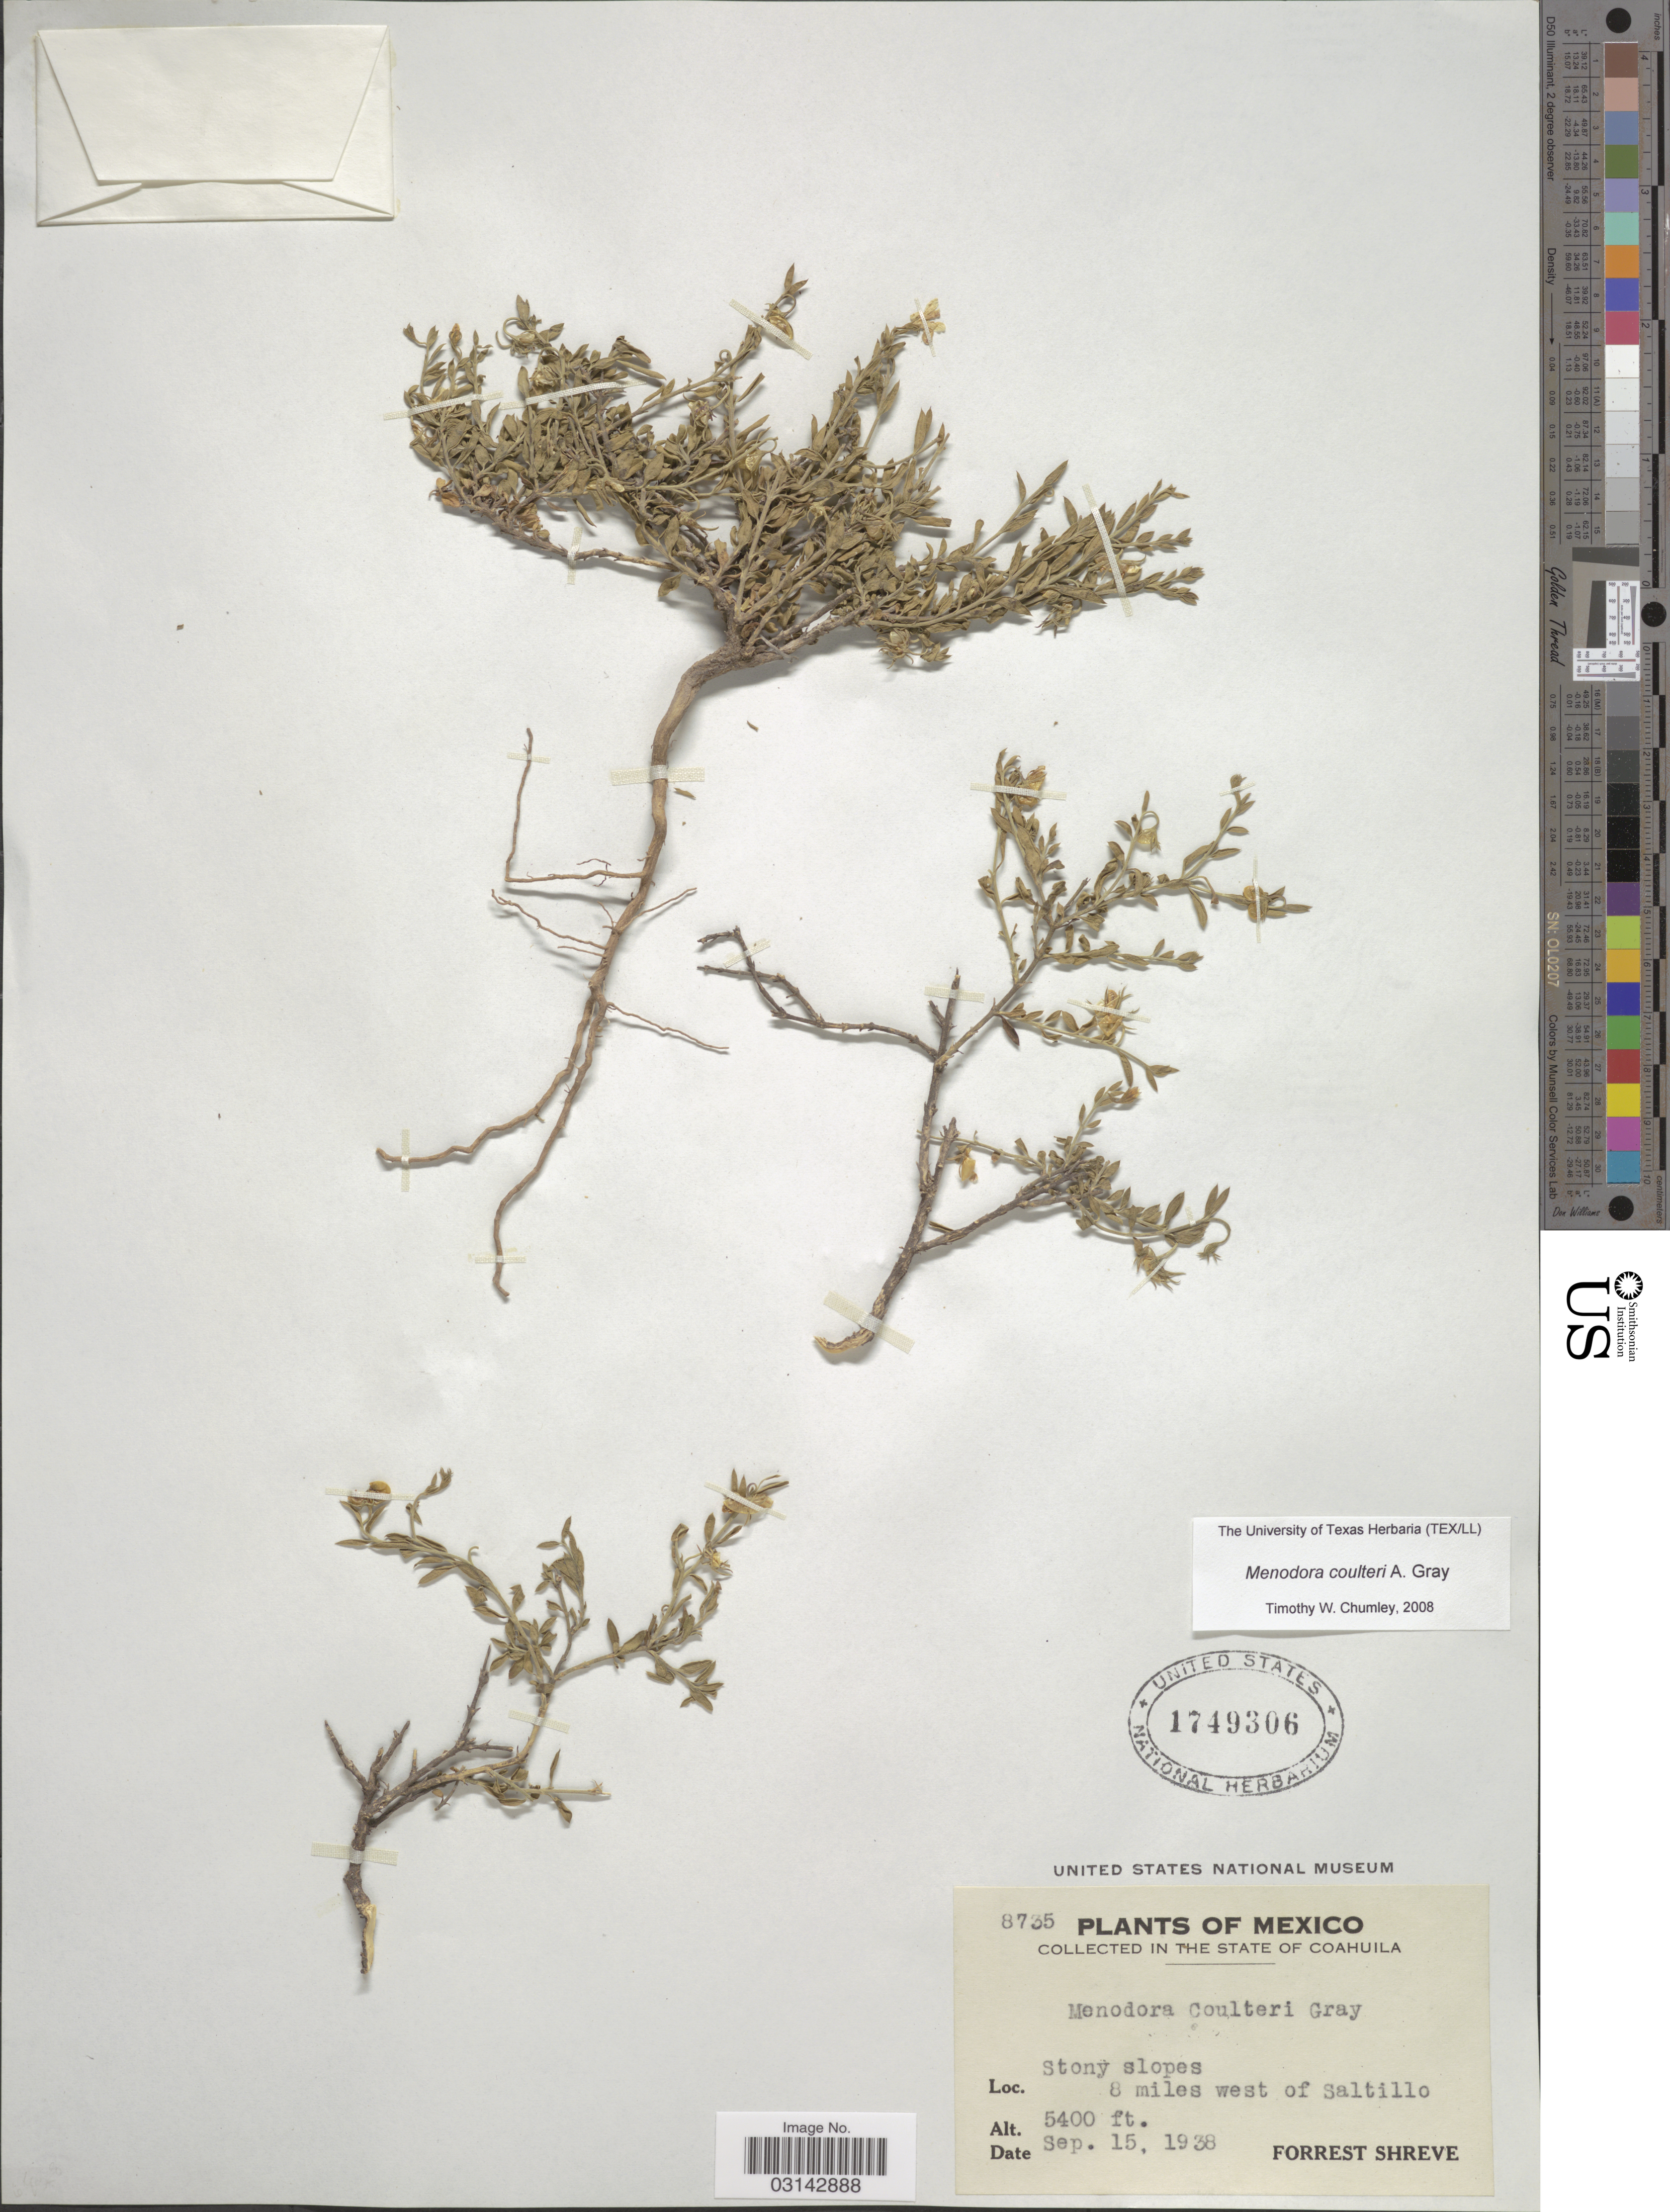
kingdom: Plantae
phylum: Tracheophyta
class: Magnoliopsida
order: Lamiales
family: Oleaceae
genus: Menodora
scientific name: Menodora coulteri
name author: A. Gray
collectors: F. Shreve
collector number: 8735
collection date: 1938-09-15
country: Mexico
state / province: Coahuila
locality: Stony slopes 8 miles west of Saltillo.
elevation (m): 1646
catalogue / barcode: US 1749306